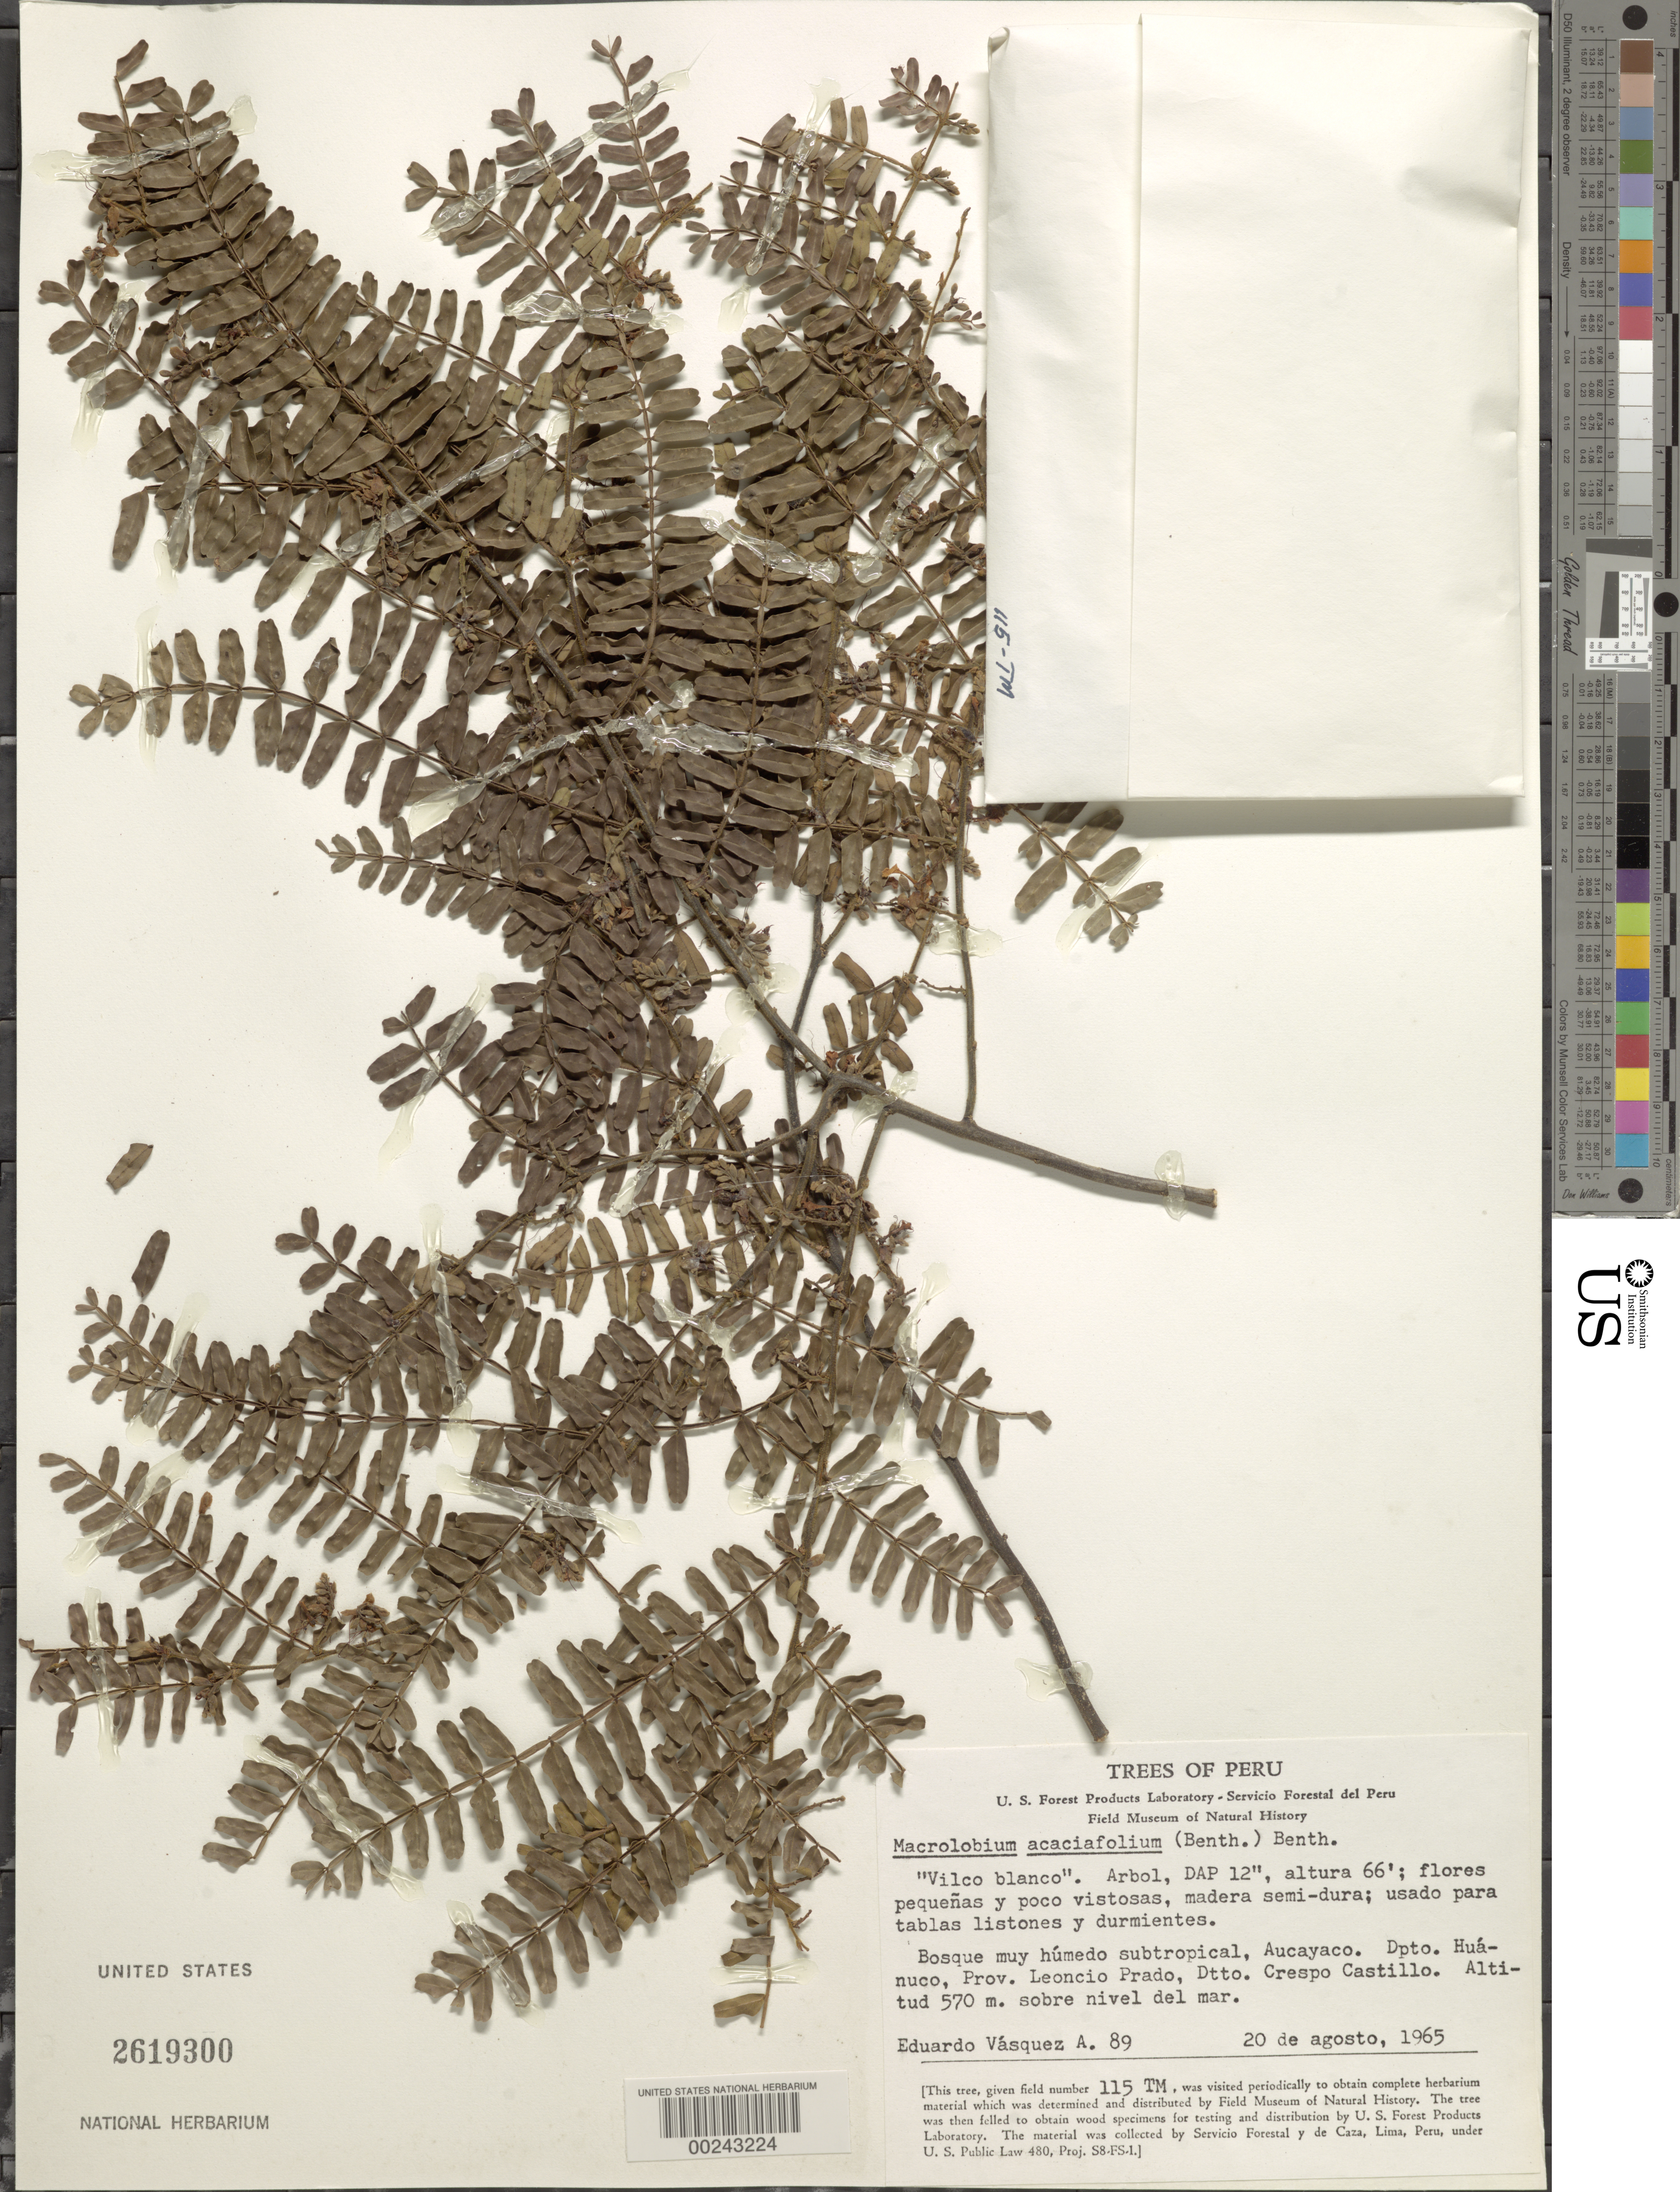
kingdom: Plantae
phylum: Tracheophyta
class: Magnoliopsida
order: Fabales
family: Fabaceae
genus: Macrolobium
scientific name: Macrolobium machaerioides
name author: Killip & J.F. Macbr.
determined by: Trujillo, A. M.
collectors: E. Vasquez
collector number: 89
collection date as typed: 20 Aug 1965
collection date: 1965-08-20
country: Peru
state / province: Huánuco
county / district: Leoncio Prado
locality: Aucayacu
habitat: Very humid subtropical forest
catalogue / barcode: US 2619300